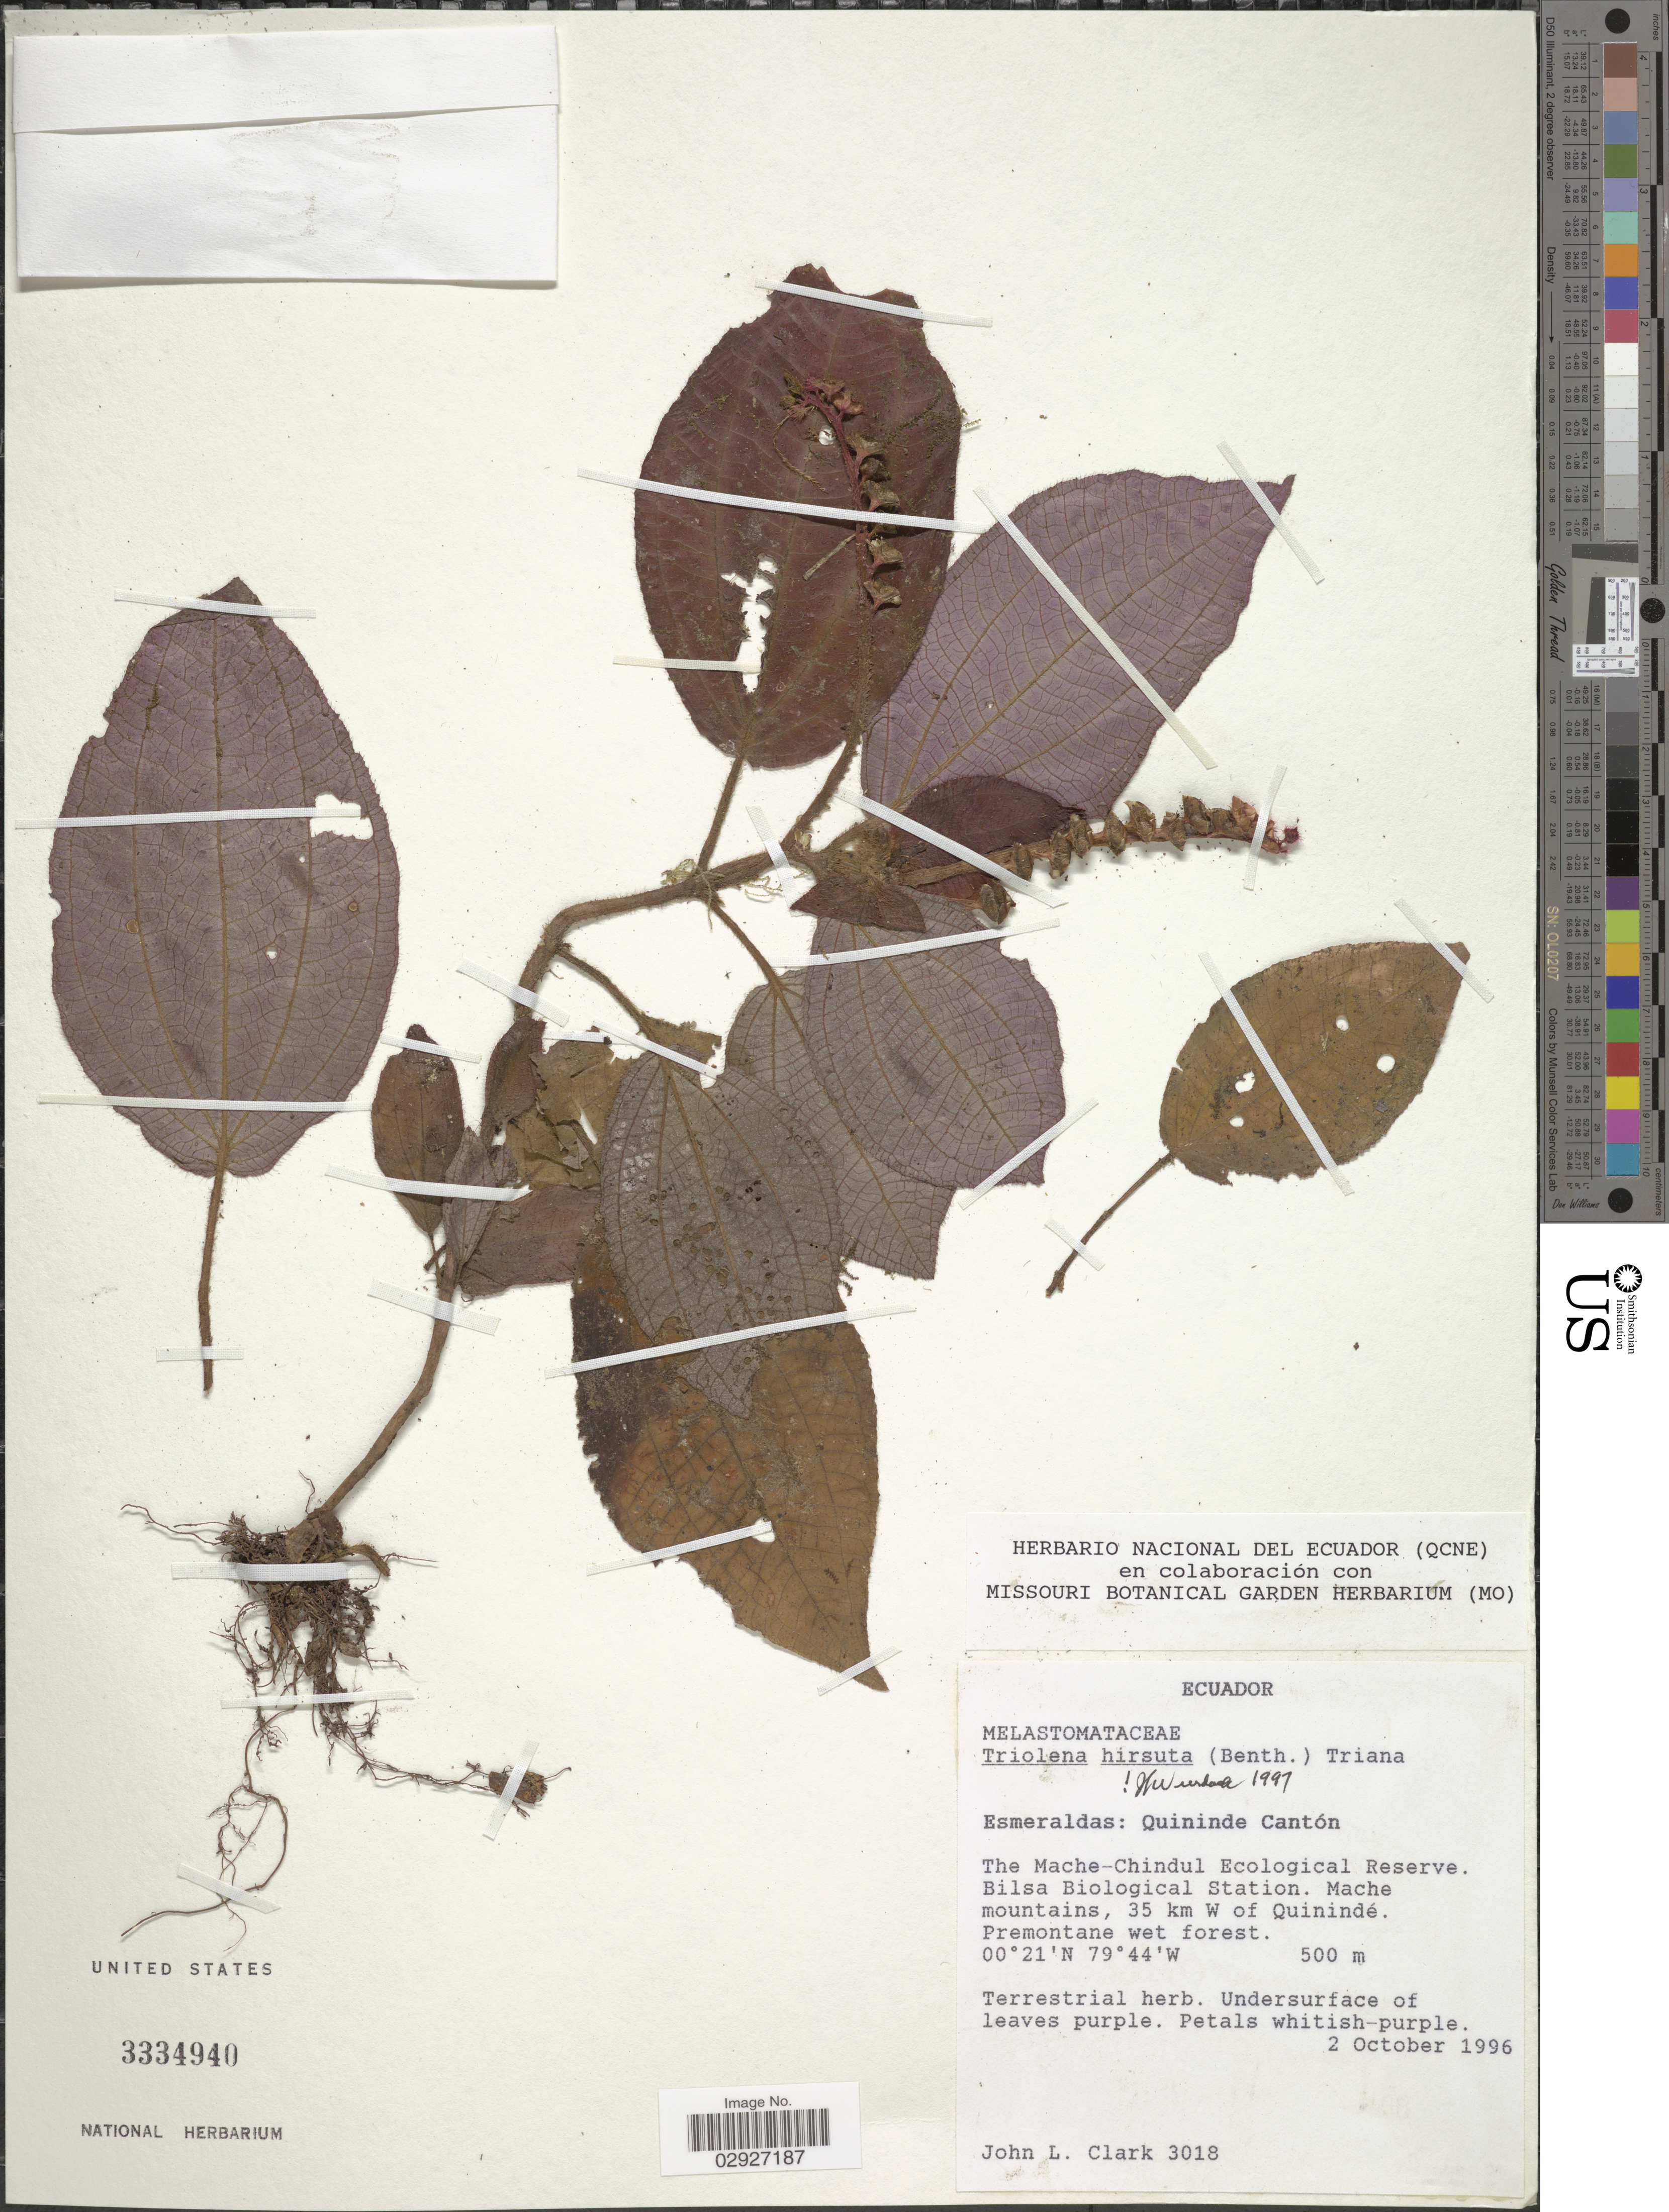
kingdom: Plantae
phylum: Tracheophyta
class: Magnoliopsida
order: Myrtales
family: Melastomataceae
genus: Triolena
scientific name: Triolena hirsuta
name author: (Benth.) Triana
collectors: J. L. Clark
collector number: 3018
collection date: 1996-10-02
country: Ecuador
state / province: Esmeraldas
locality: Quininde Cantón, The Mache-Chindul Ecological Reserve, Bilsa Biological Station, Mache Mountains, 35 km W of Quinindé.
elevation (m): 500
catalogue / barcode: US 3334940